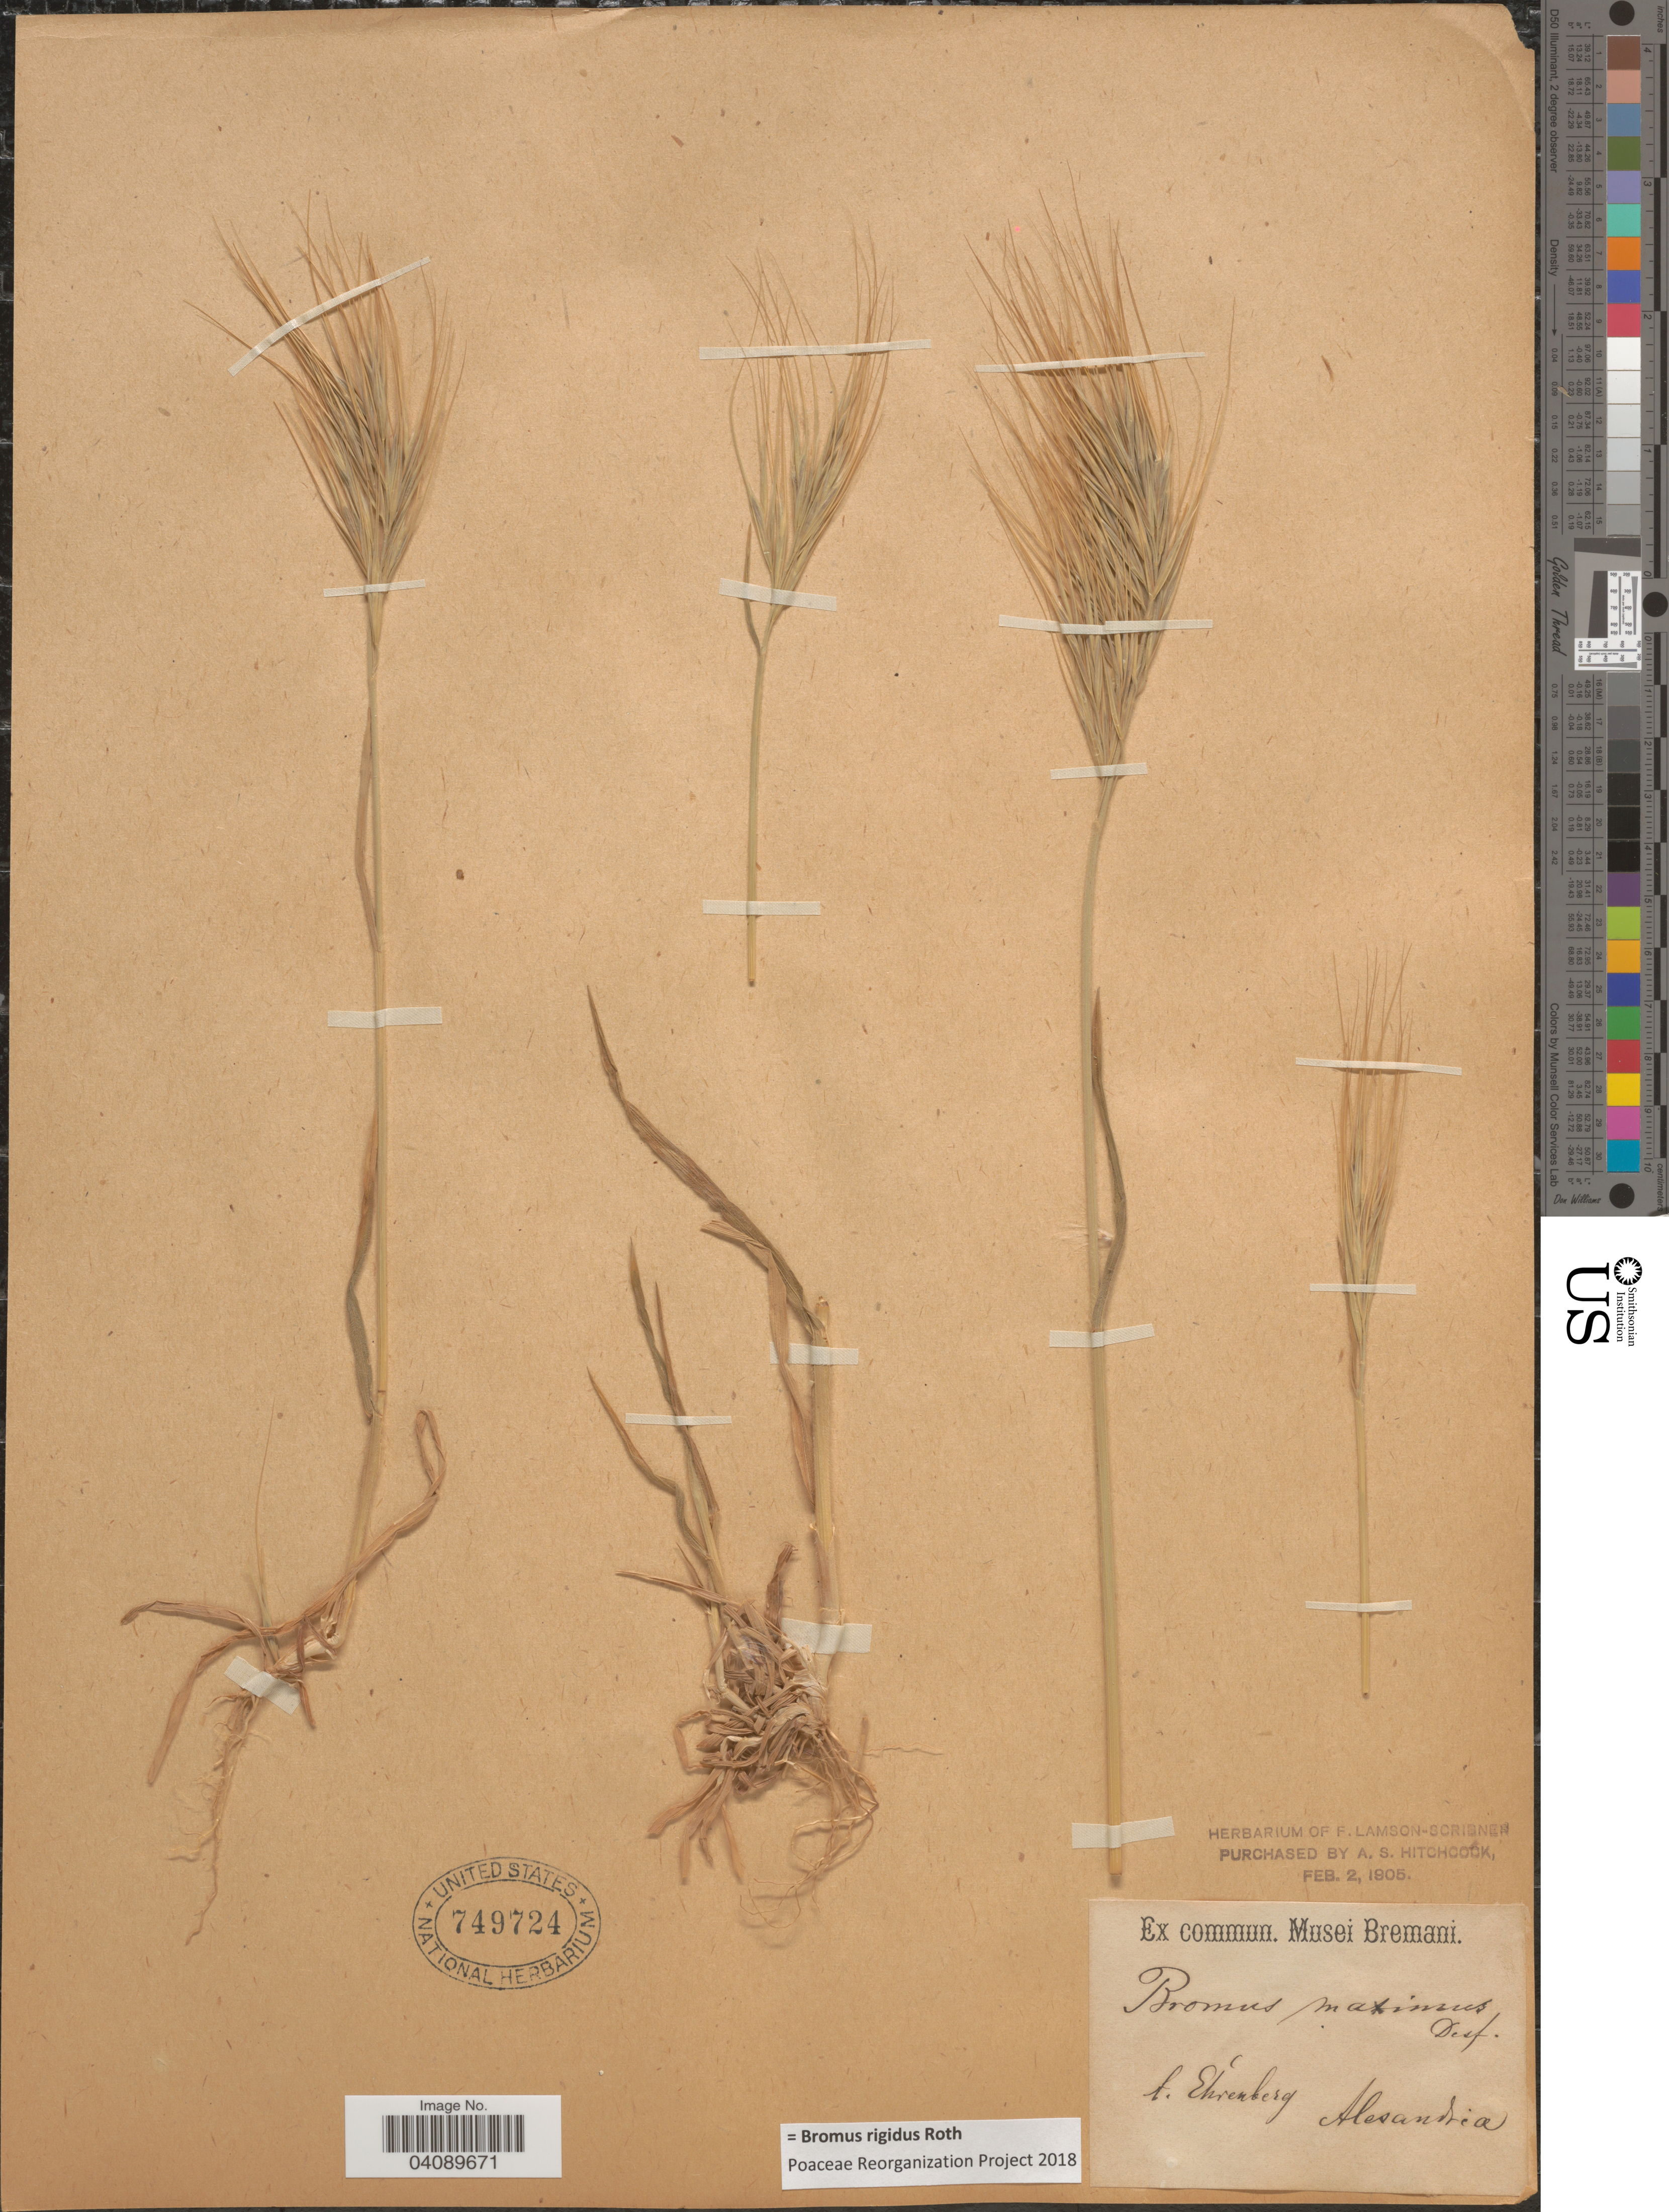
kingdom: Plantae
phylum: Tracheophyta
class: Liliopsida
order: Poales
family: Poaceae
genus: Bromus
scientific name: Bromus rigidus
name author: Roth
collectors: C. G. Ehrenberg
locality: Alexandria.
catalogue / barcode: US 749724